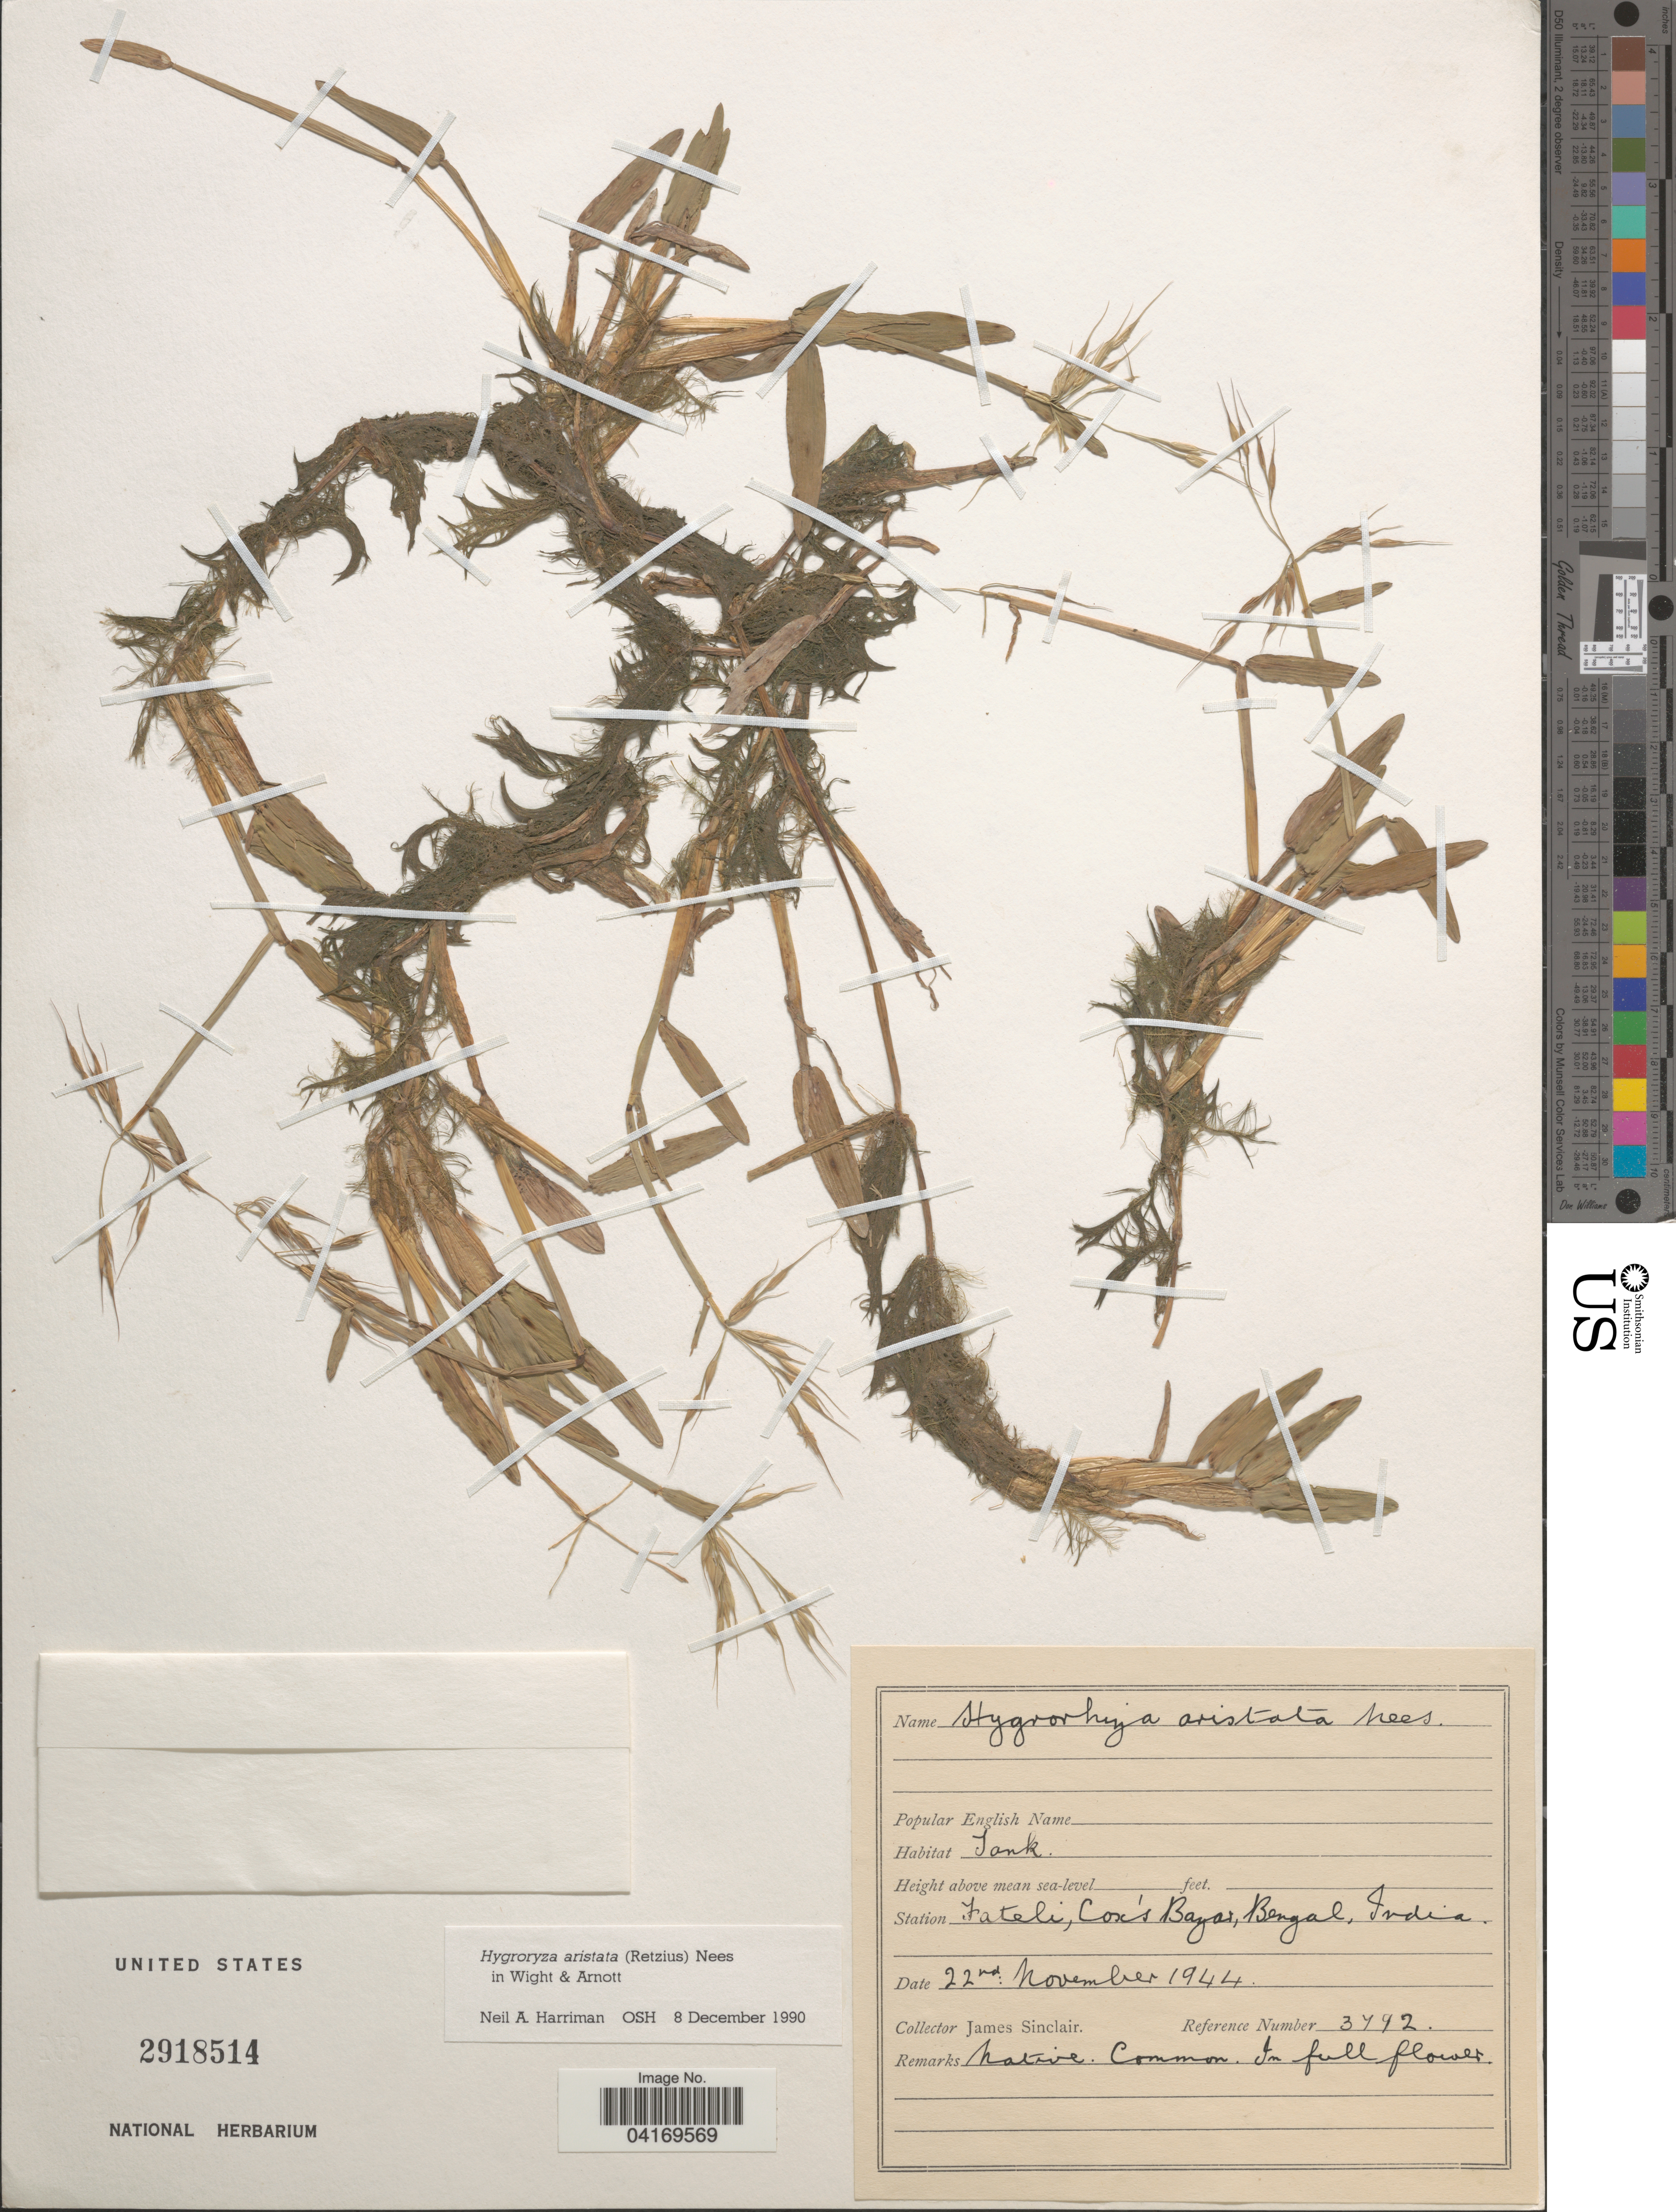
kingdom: Plantae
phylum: Tracheophyta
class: Liliopsida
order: Poales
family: Poaceae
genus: Hygroryza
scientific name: Hygroryza aristata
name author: (Retz.) Nees ex Wright & Arn.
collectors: J. Sinclair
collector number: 3792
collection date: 1944-11-22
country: India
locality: Station Fateli, Cox's Bayas, Bengal.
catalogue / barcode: US 2918514